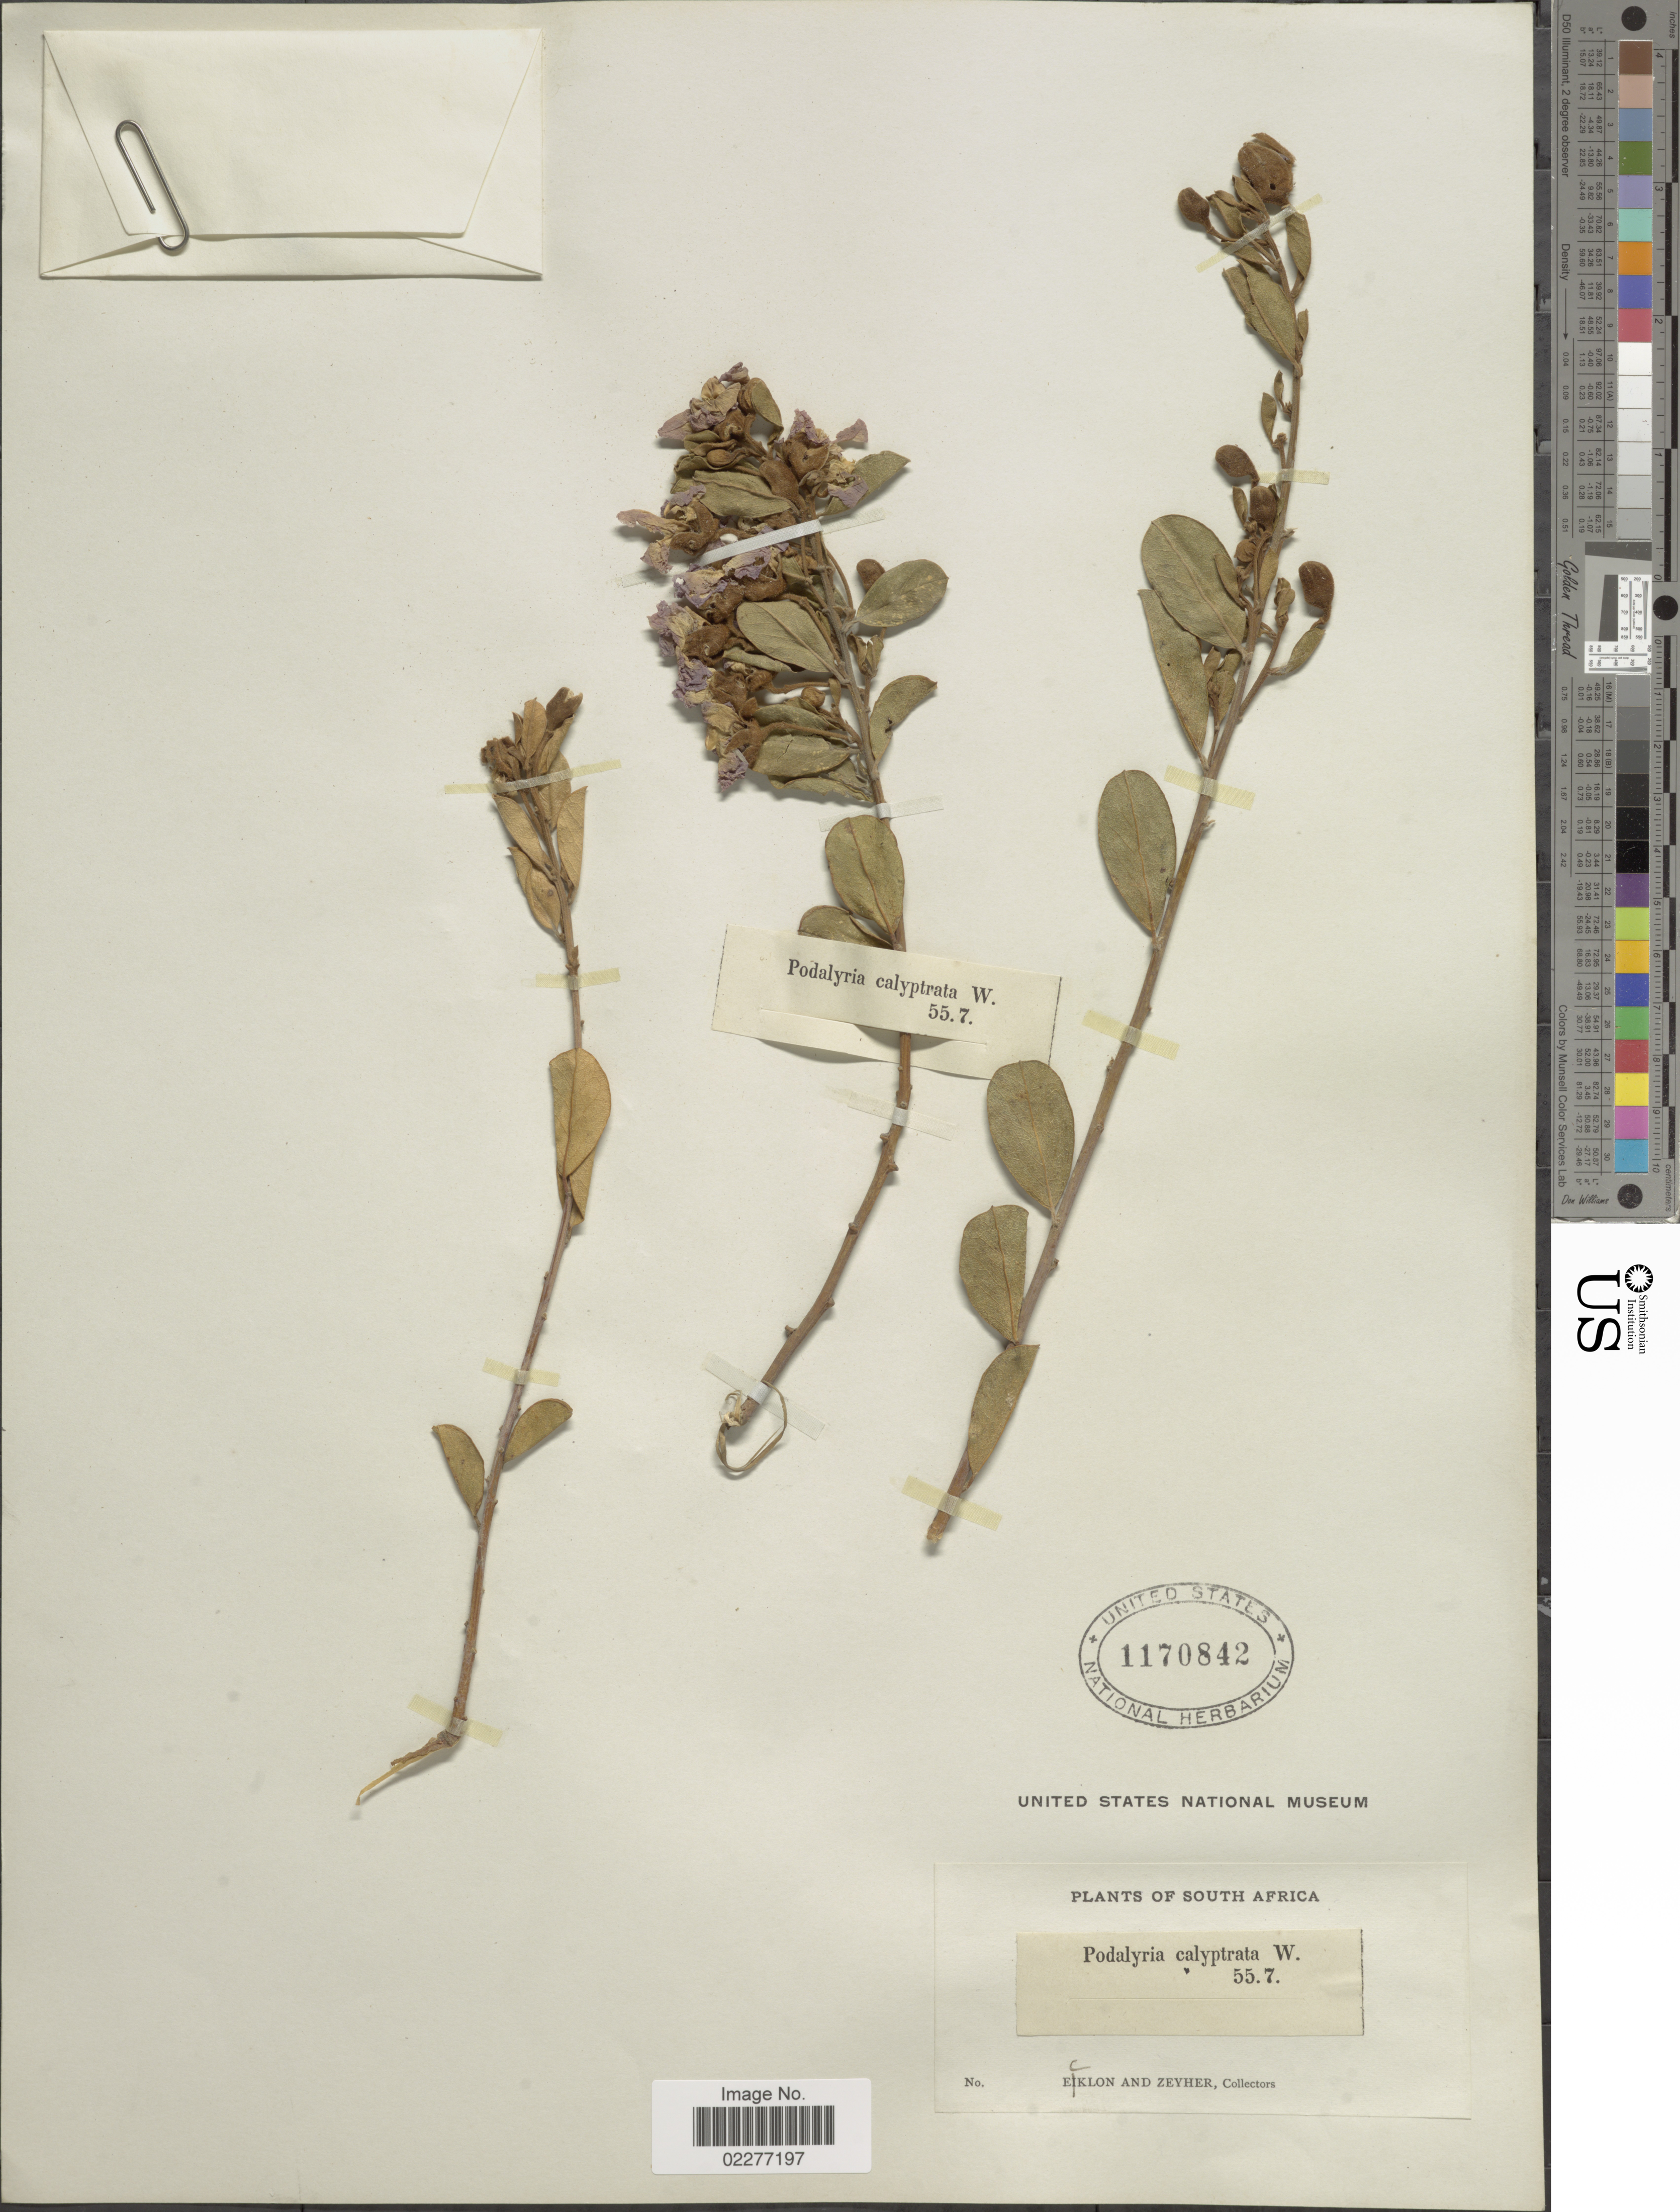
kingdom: Plantae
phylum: Tracheophyta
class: Magnoliopsida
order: Fabales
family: Fabaceae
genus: Podalyria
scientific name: Podalyria calyptrata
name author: (Retz.) Willd.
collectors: -. Ecklon & -. Zeyher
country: South Africa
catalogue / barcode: US 1170842